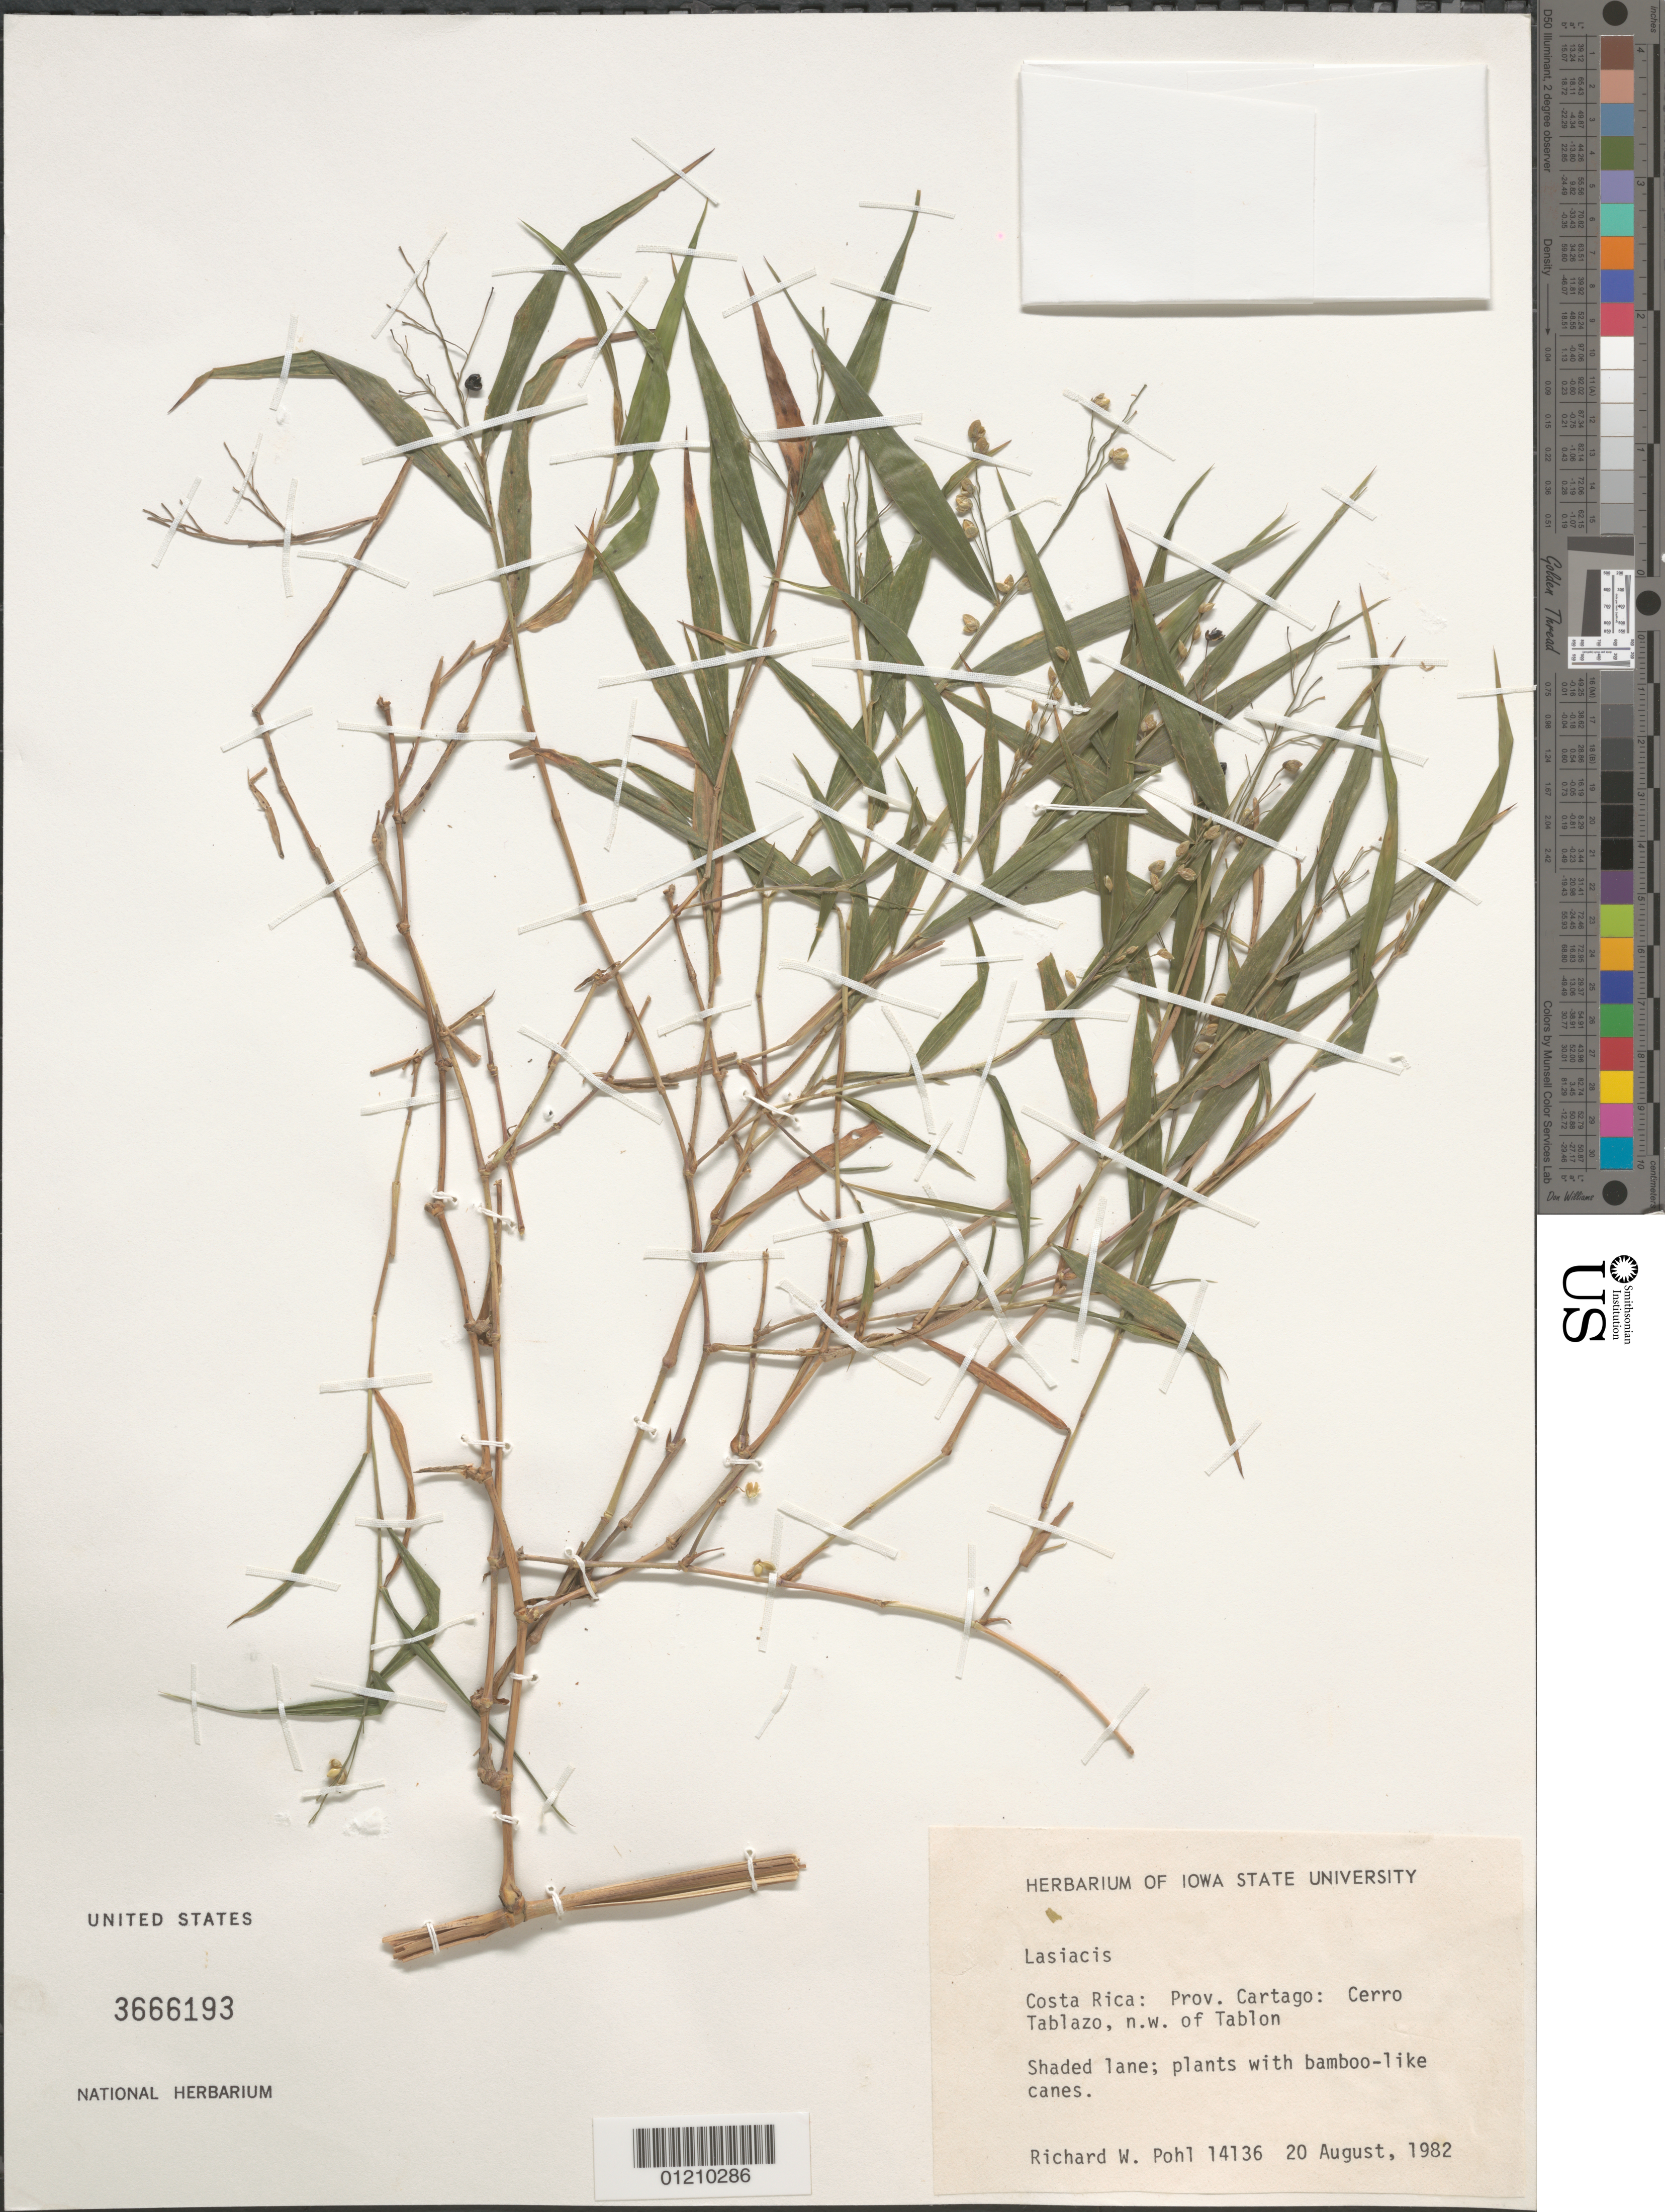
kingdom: Plantae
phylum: Tracheophyta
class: Liliopsida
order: Poales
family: Poaceae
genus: Lasiacis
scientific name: Lasiacis sp.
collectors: R. W. Pohl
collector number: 14136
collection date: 1982-08-20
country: Costa Rica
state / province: Cartago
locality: Cerro Tablazo, N. W. of Tablon.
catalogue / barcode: US 3666193